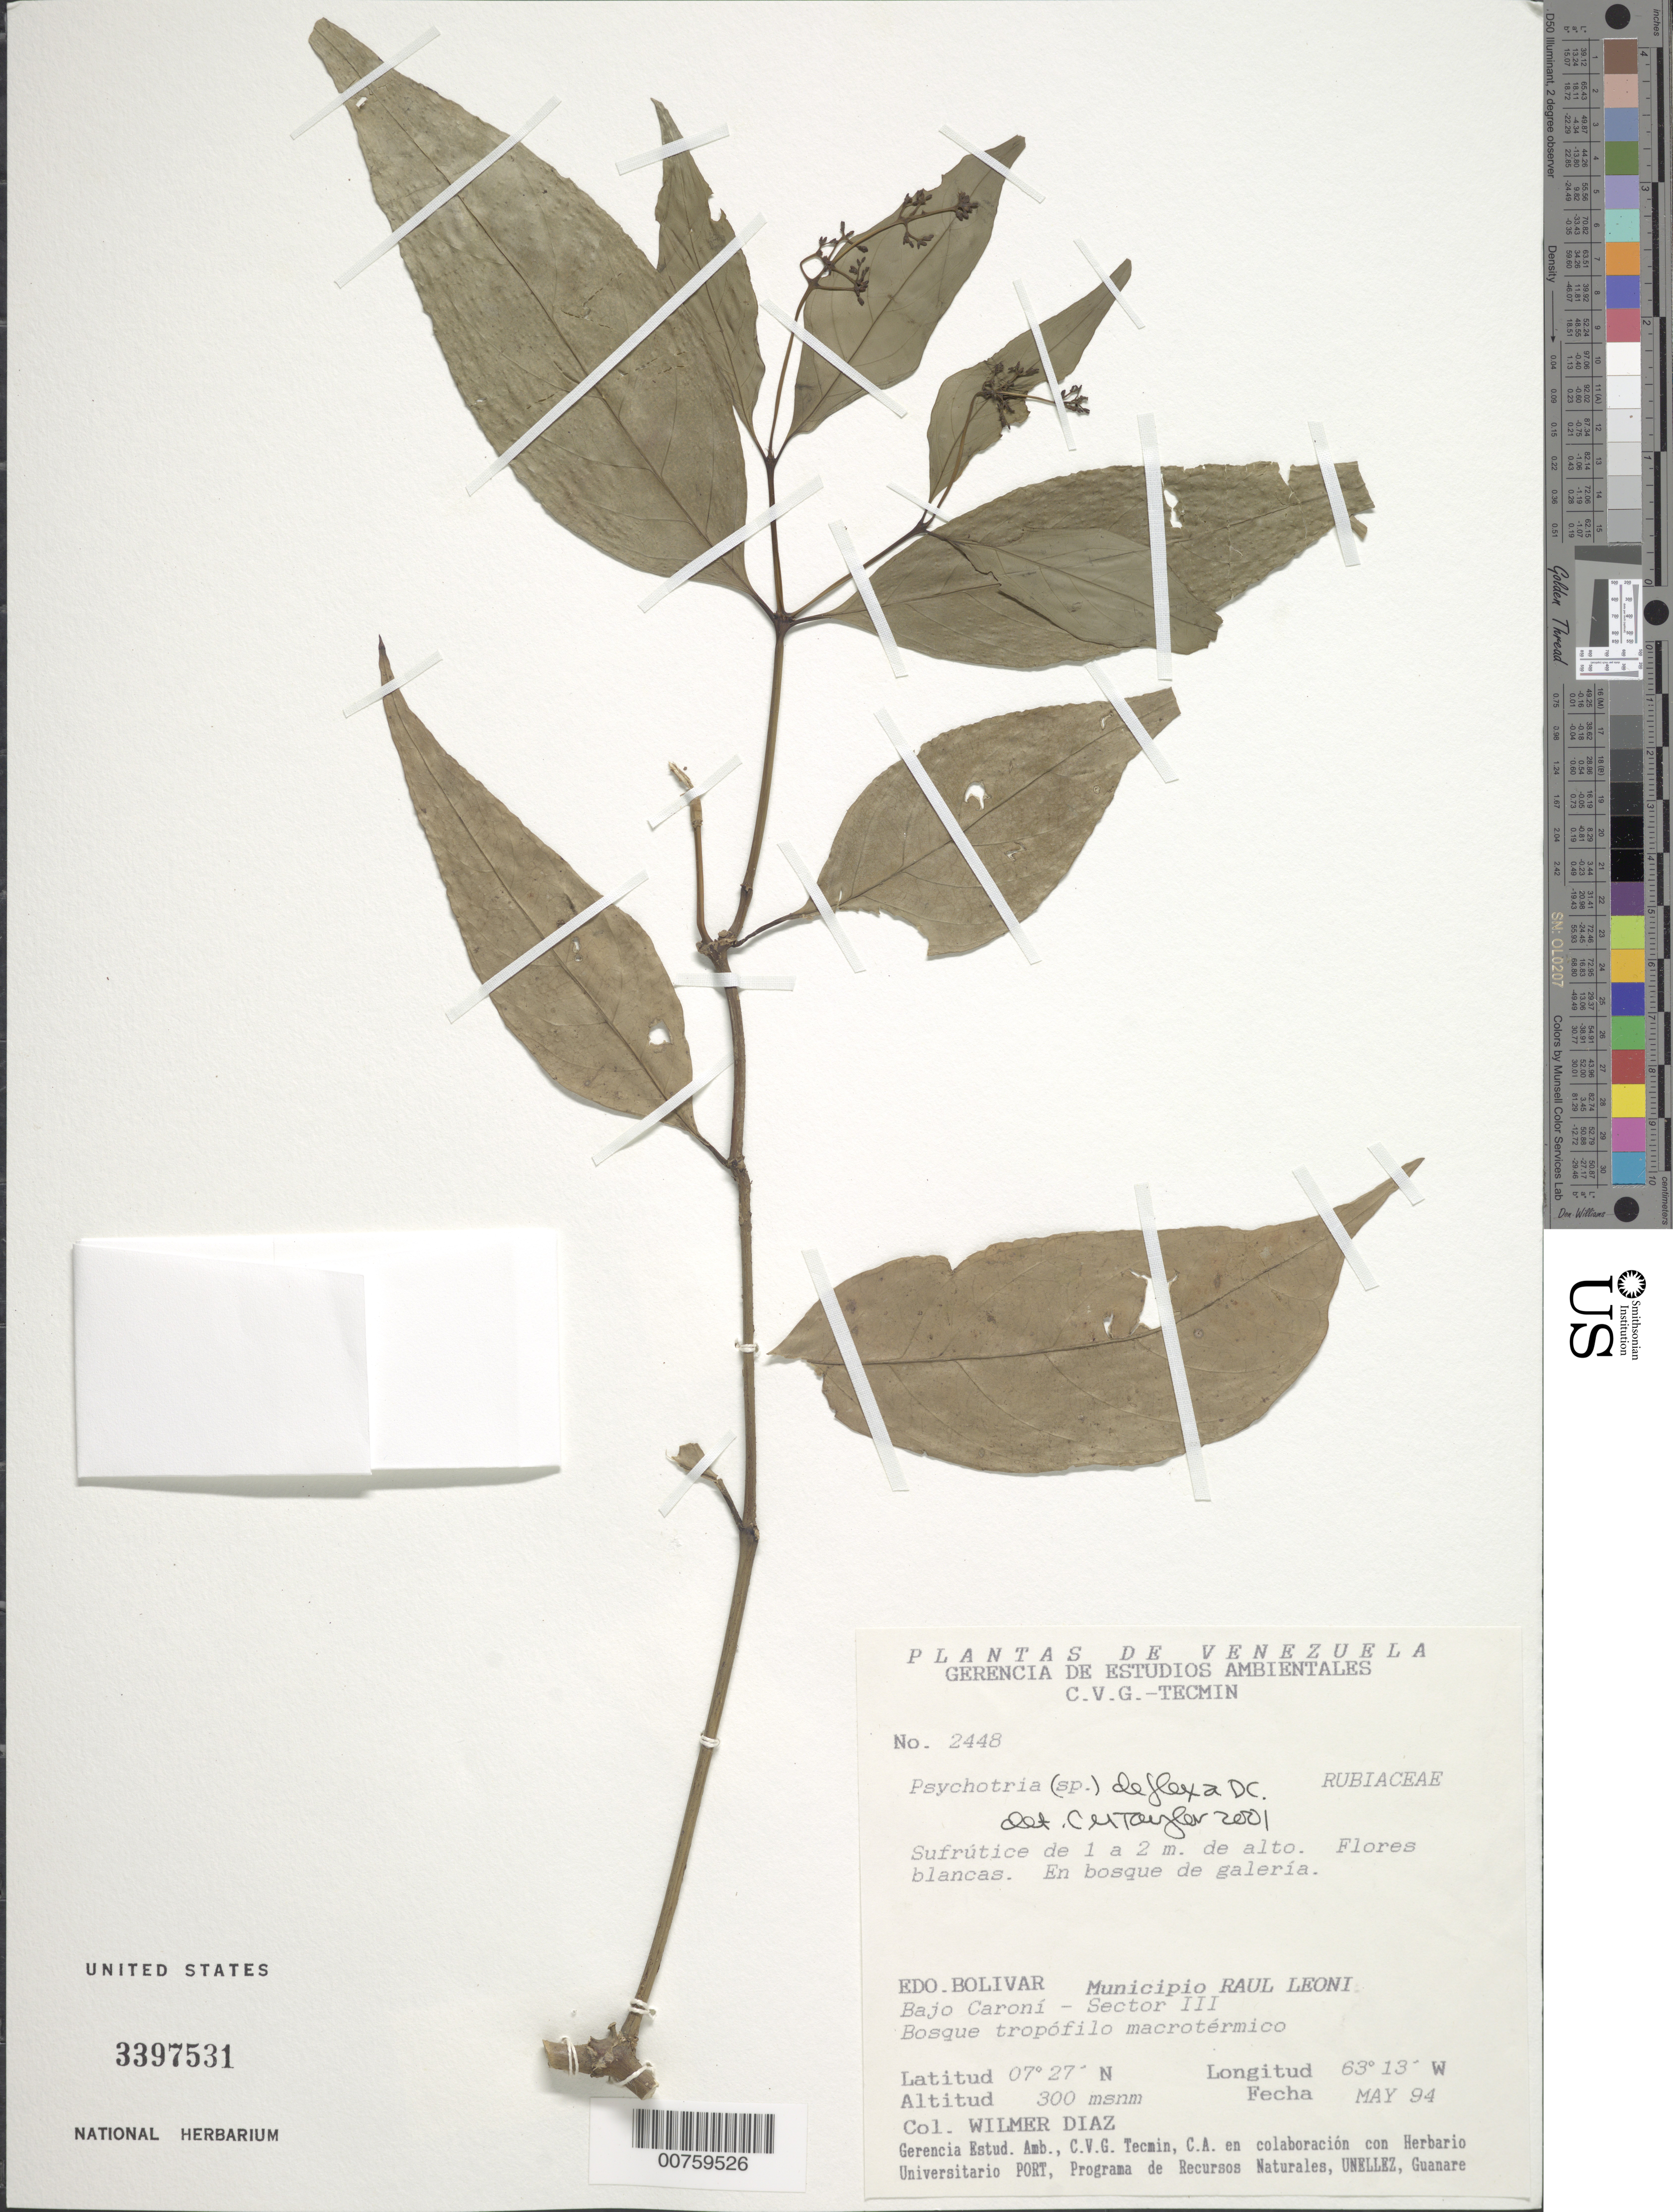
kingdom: Plantae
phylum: Tracheophyta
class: Magnoliopsida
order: Gentianales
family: Rubiaceae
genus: Psychotria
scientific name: Psychotria deflexa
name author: DC.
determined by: Taylor, Charlotte M.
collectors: W. Díaz P.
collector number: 2448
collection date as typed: May-94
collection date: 1994-05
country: Venezuela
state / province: Bolívar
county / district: Angostura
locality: Mun. Raúl Leoni [=Angostura], Bajo Caroní, Sector III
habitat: Bosque de galeria; bosque tropofilo macrotermico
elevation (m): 300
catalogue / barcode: US 3397531